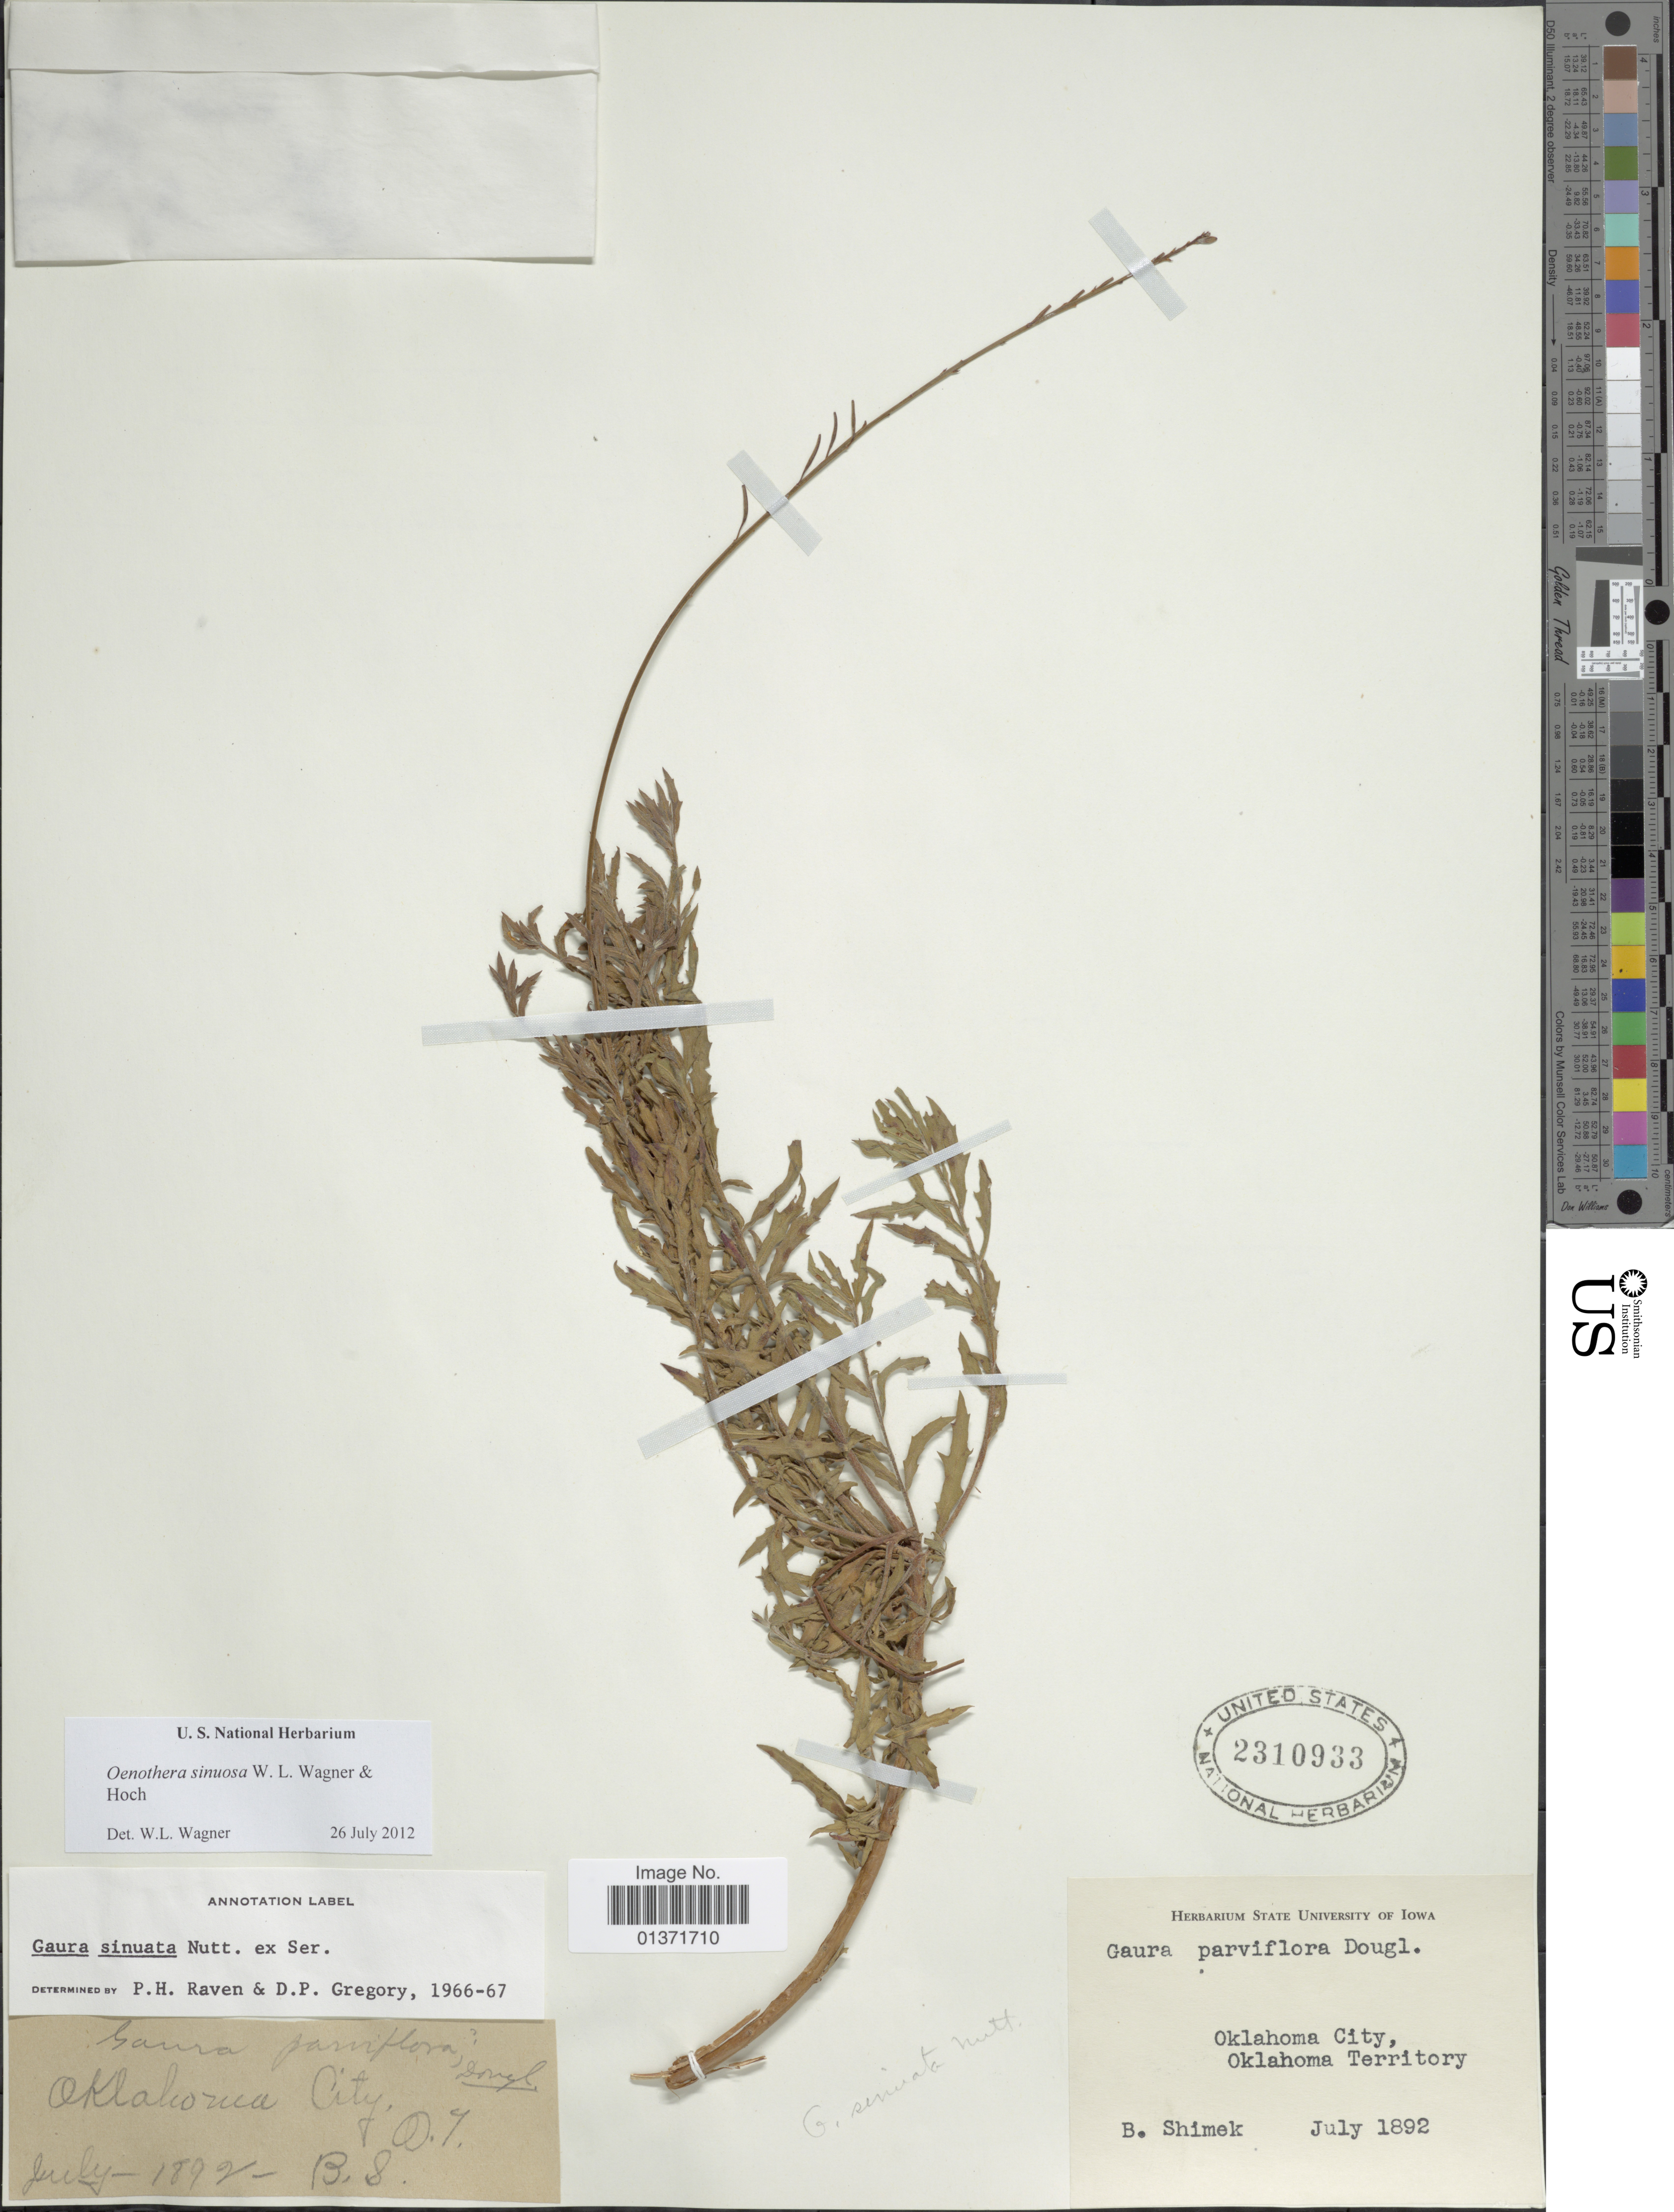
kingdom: Plantae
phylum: Tracheophyta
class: Magnoliopsida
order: Myrtales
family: Onagraceae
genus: Oenothera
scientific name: Oenothera sinuosa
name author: Nutt. ex Ser.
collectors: B. Shimek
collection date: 1892-07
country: United States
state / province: Oklahoma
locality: Oklahoma City, Oklahoma Territory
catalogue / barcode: US 2310933